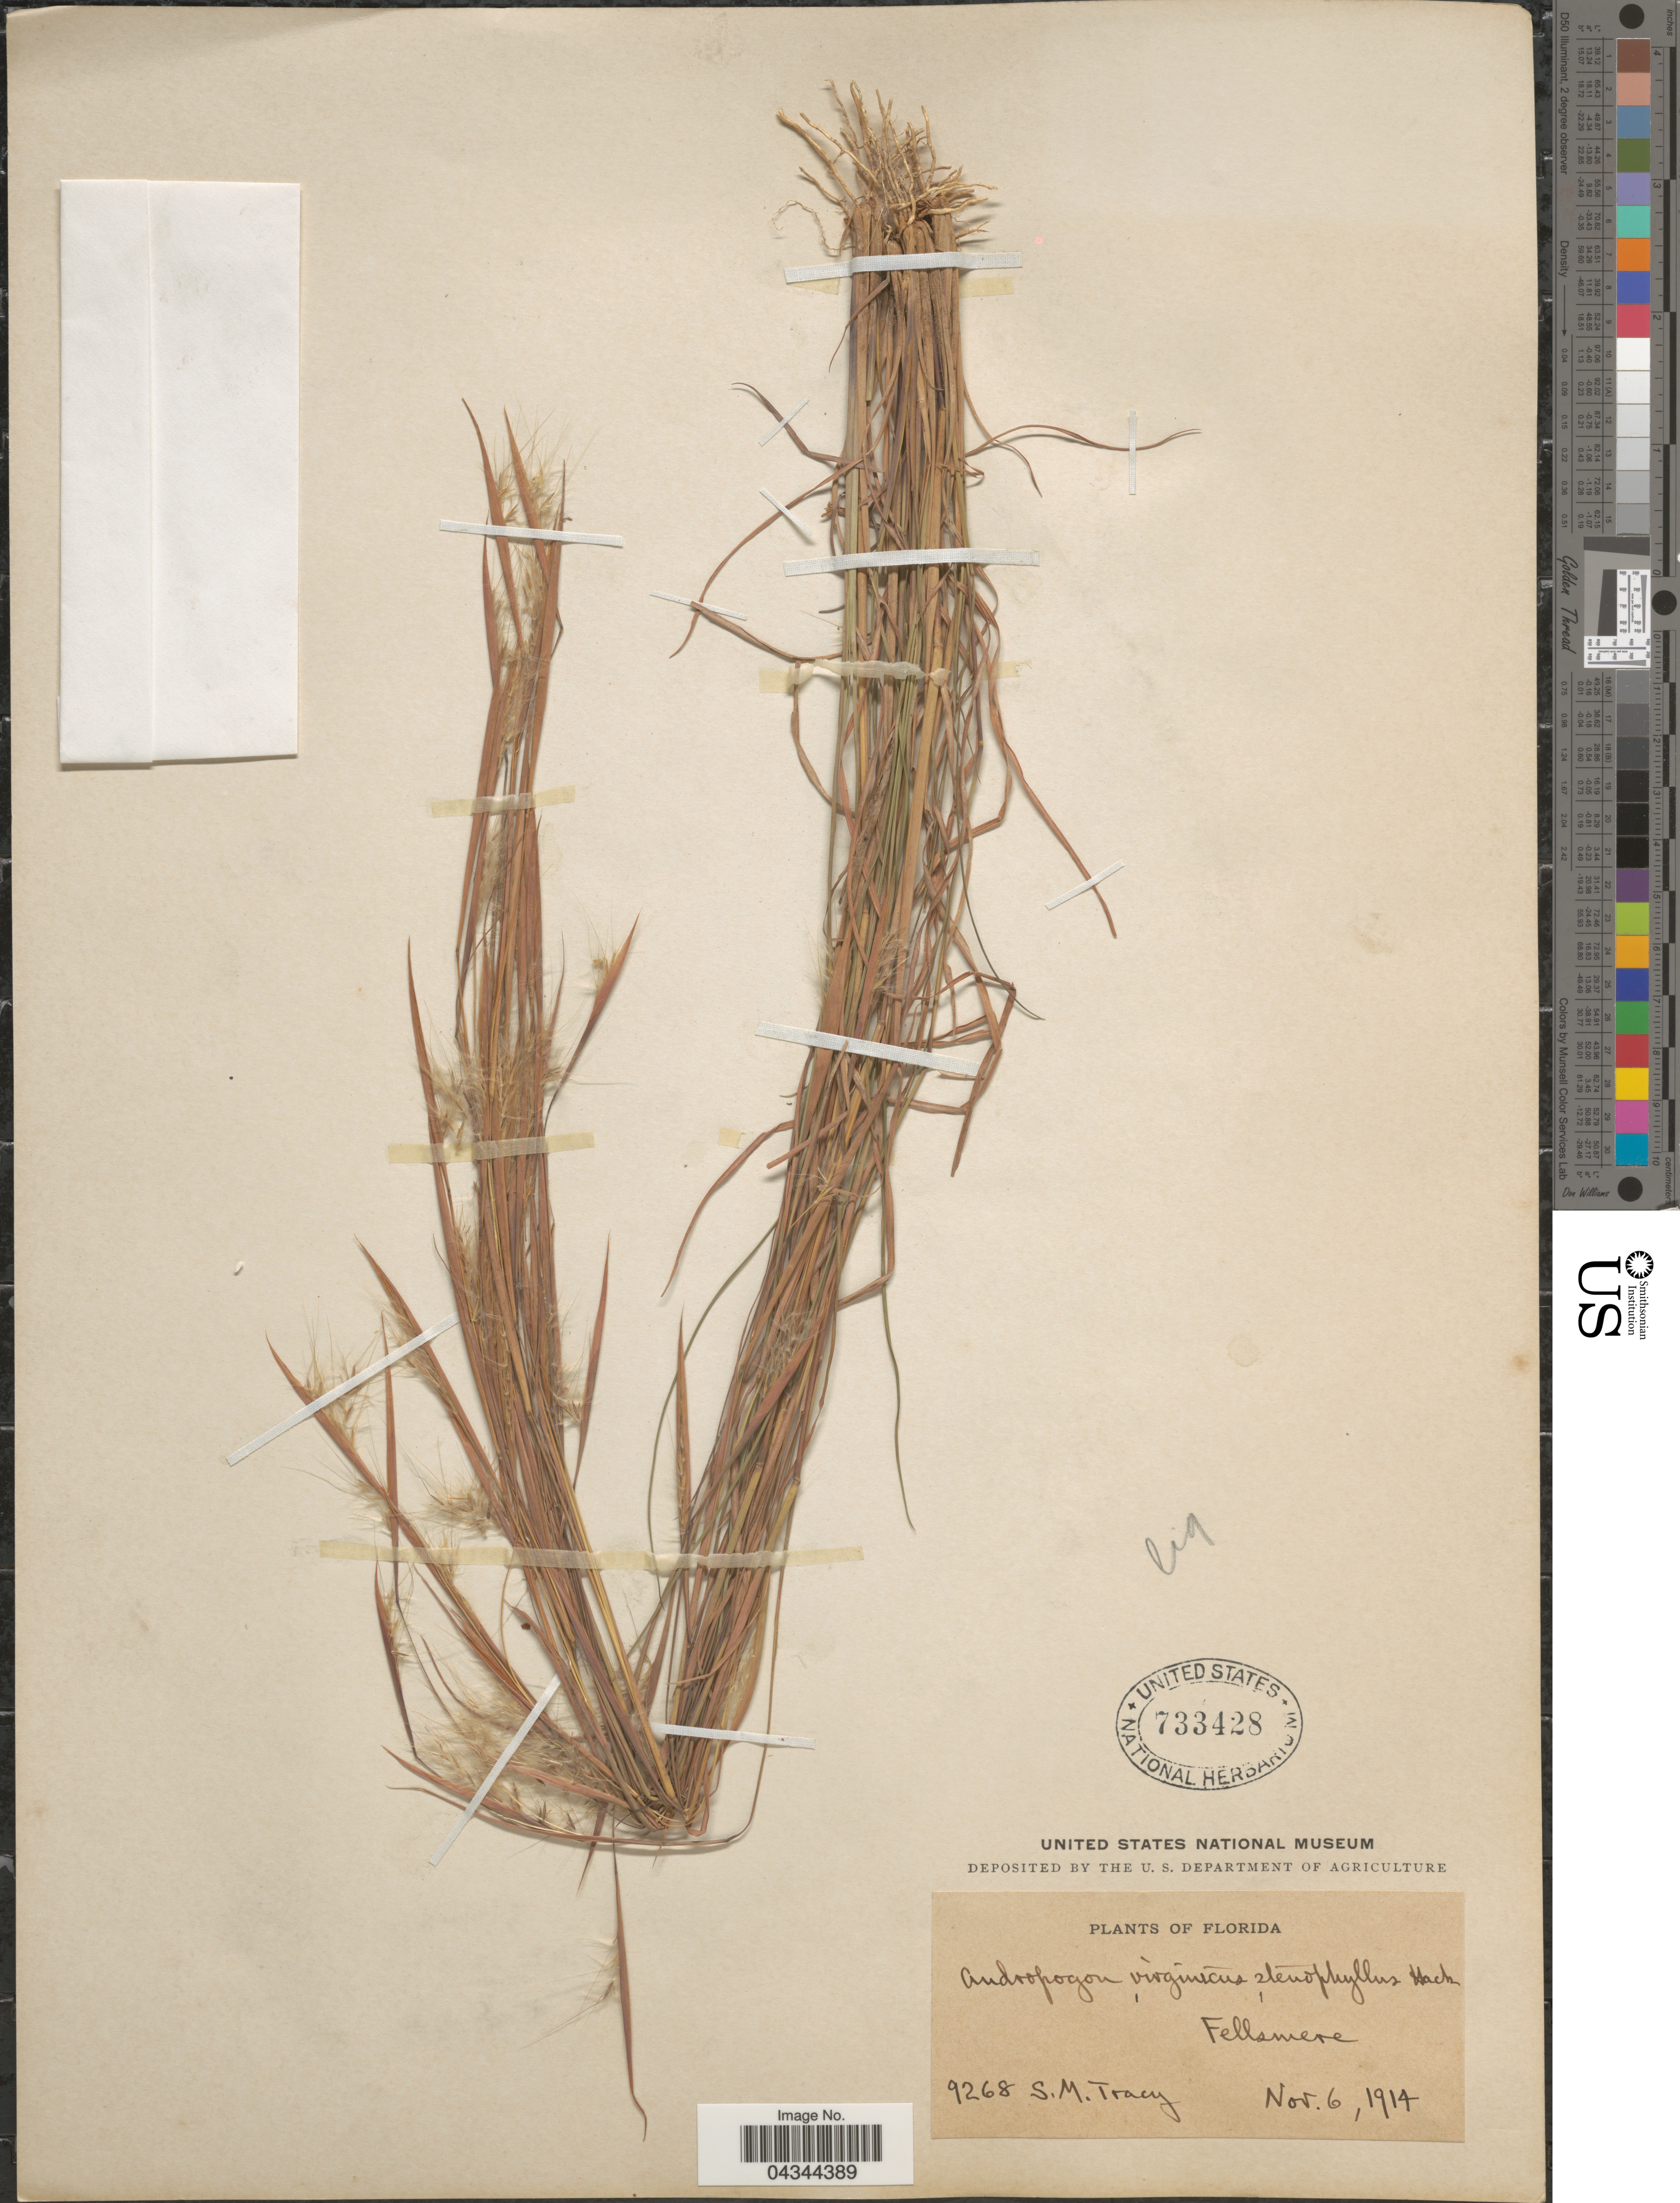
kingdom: Plantae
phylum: Tracheophyta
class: Liliopsida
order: Poales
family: Poaceae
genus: Andropogon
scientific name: Andropogon virginicus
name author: L.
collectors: S. M. Tracy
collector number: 9268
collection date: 1914-11-06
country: United States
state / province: Florida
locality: Fellsmere.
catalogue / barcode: US 733428